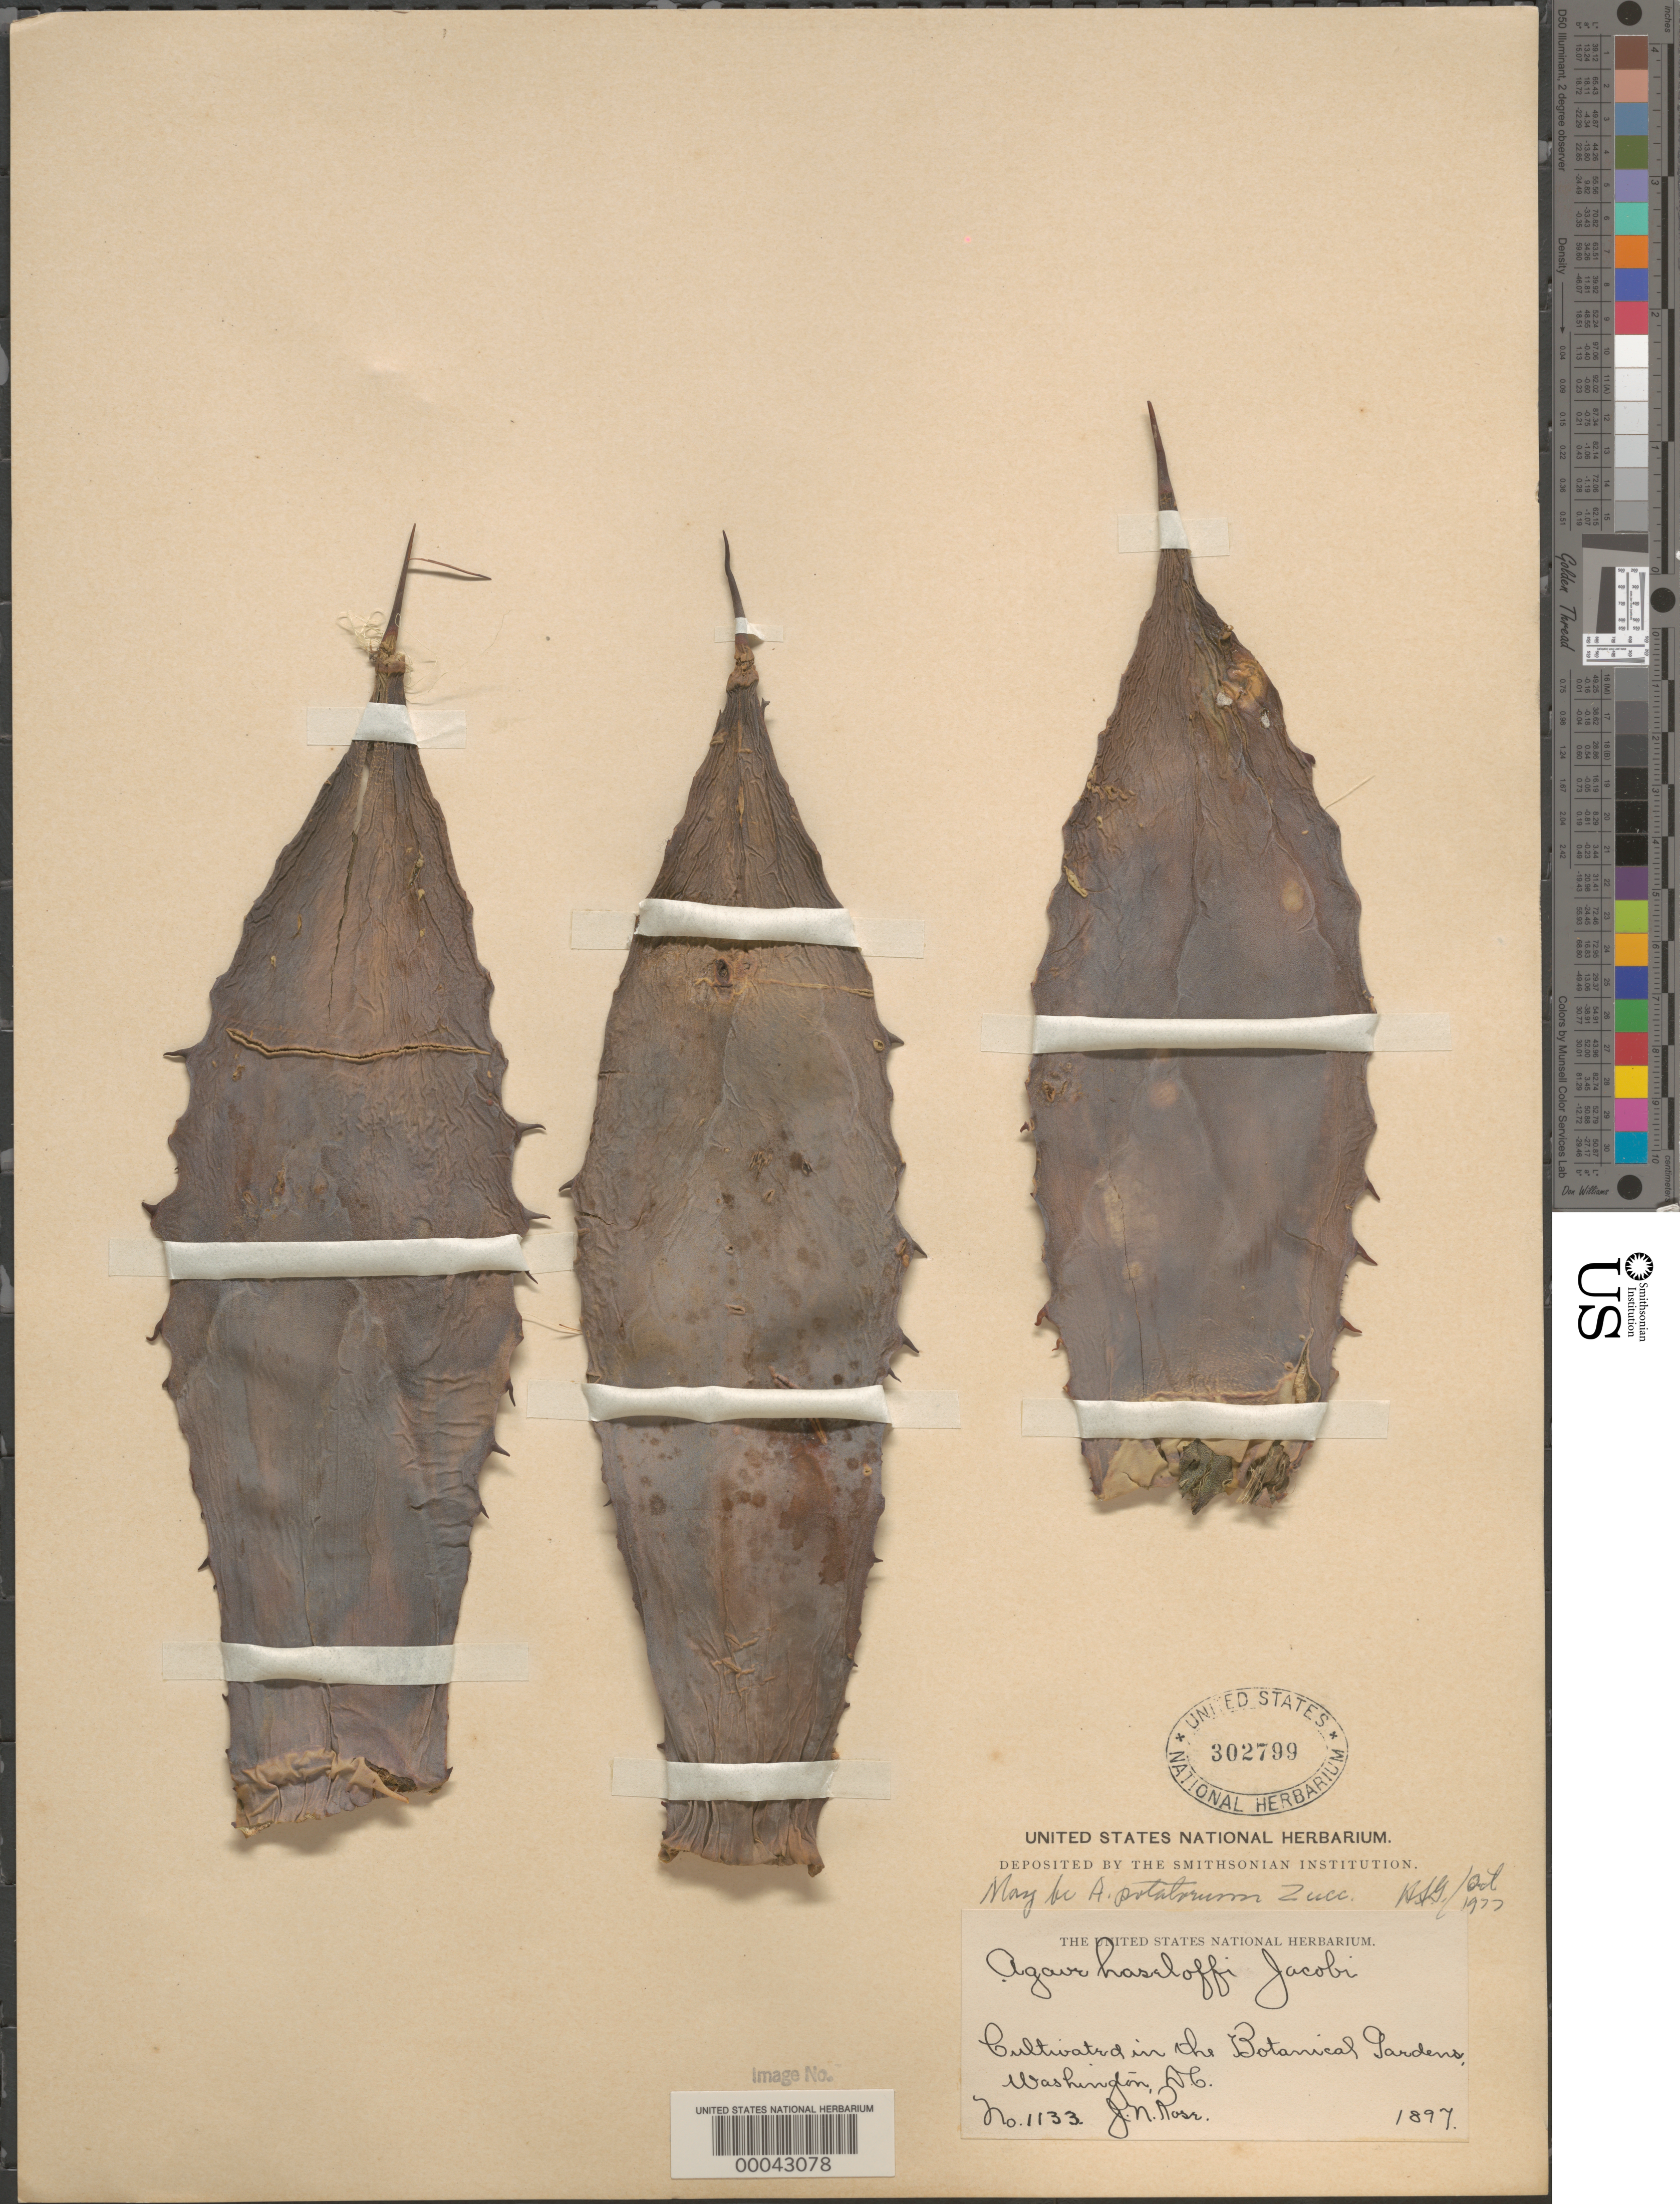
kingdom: Plantae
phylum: Tracheophyta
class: Liliopsida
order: Asparagales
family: Asparagaceae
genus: Agave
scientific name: Agave haseloffii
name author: Jacobi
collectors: J. N. Rose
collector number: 1133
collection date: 1897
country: United States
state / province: District of Columbia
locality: In the Botanical Gardens, Washington, D.C.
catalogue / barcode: US 302799